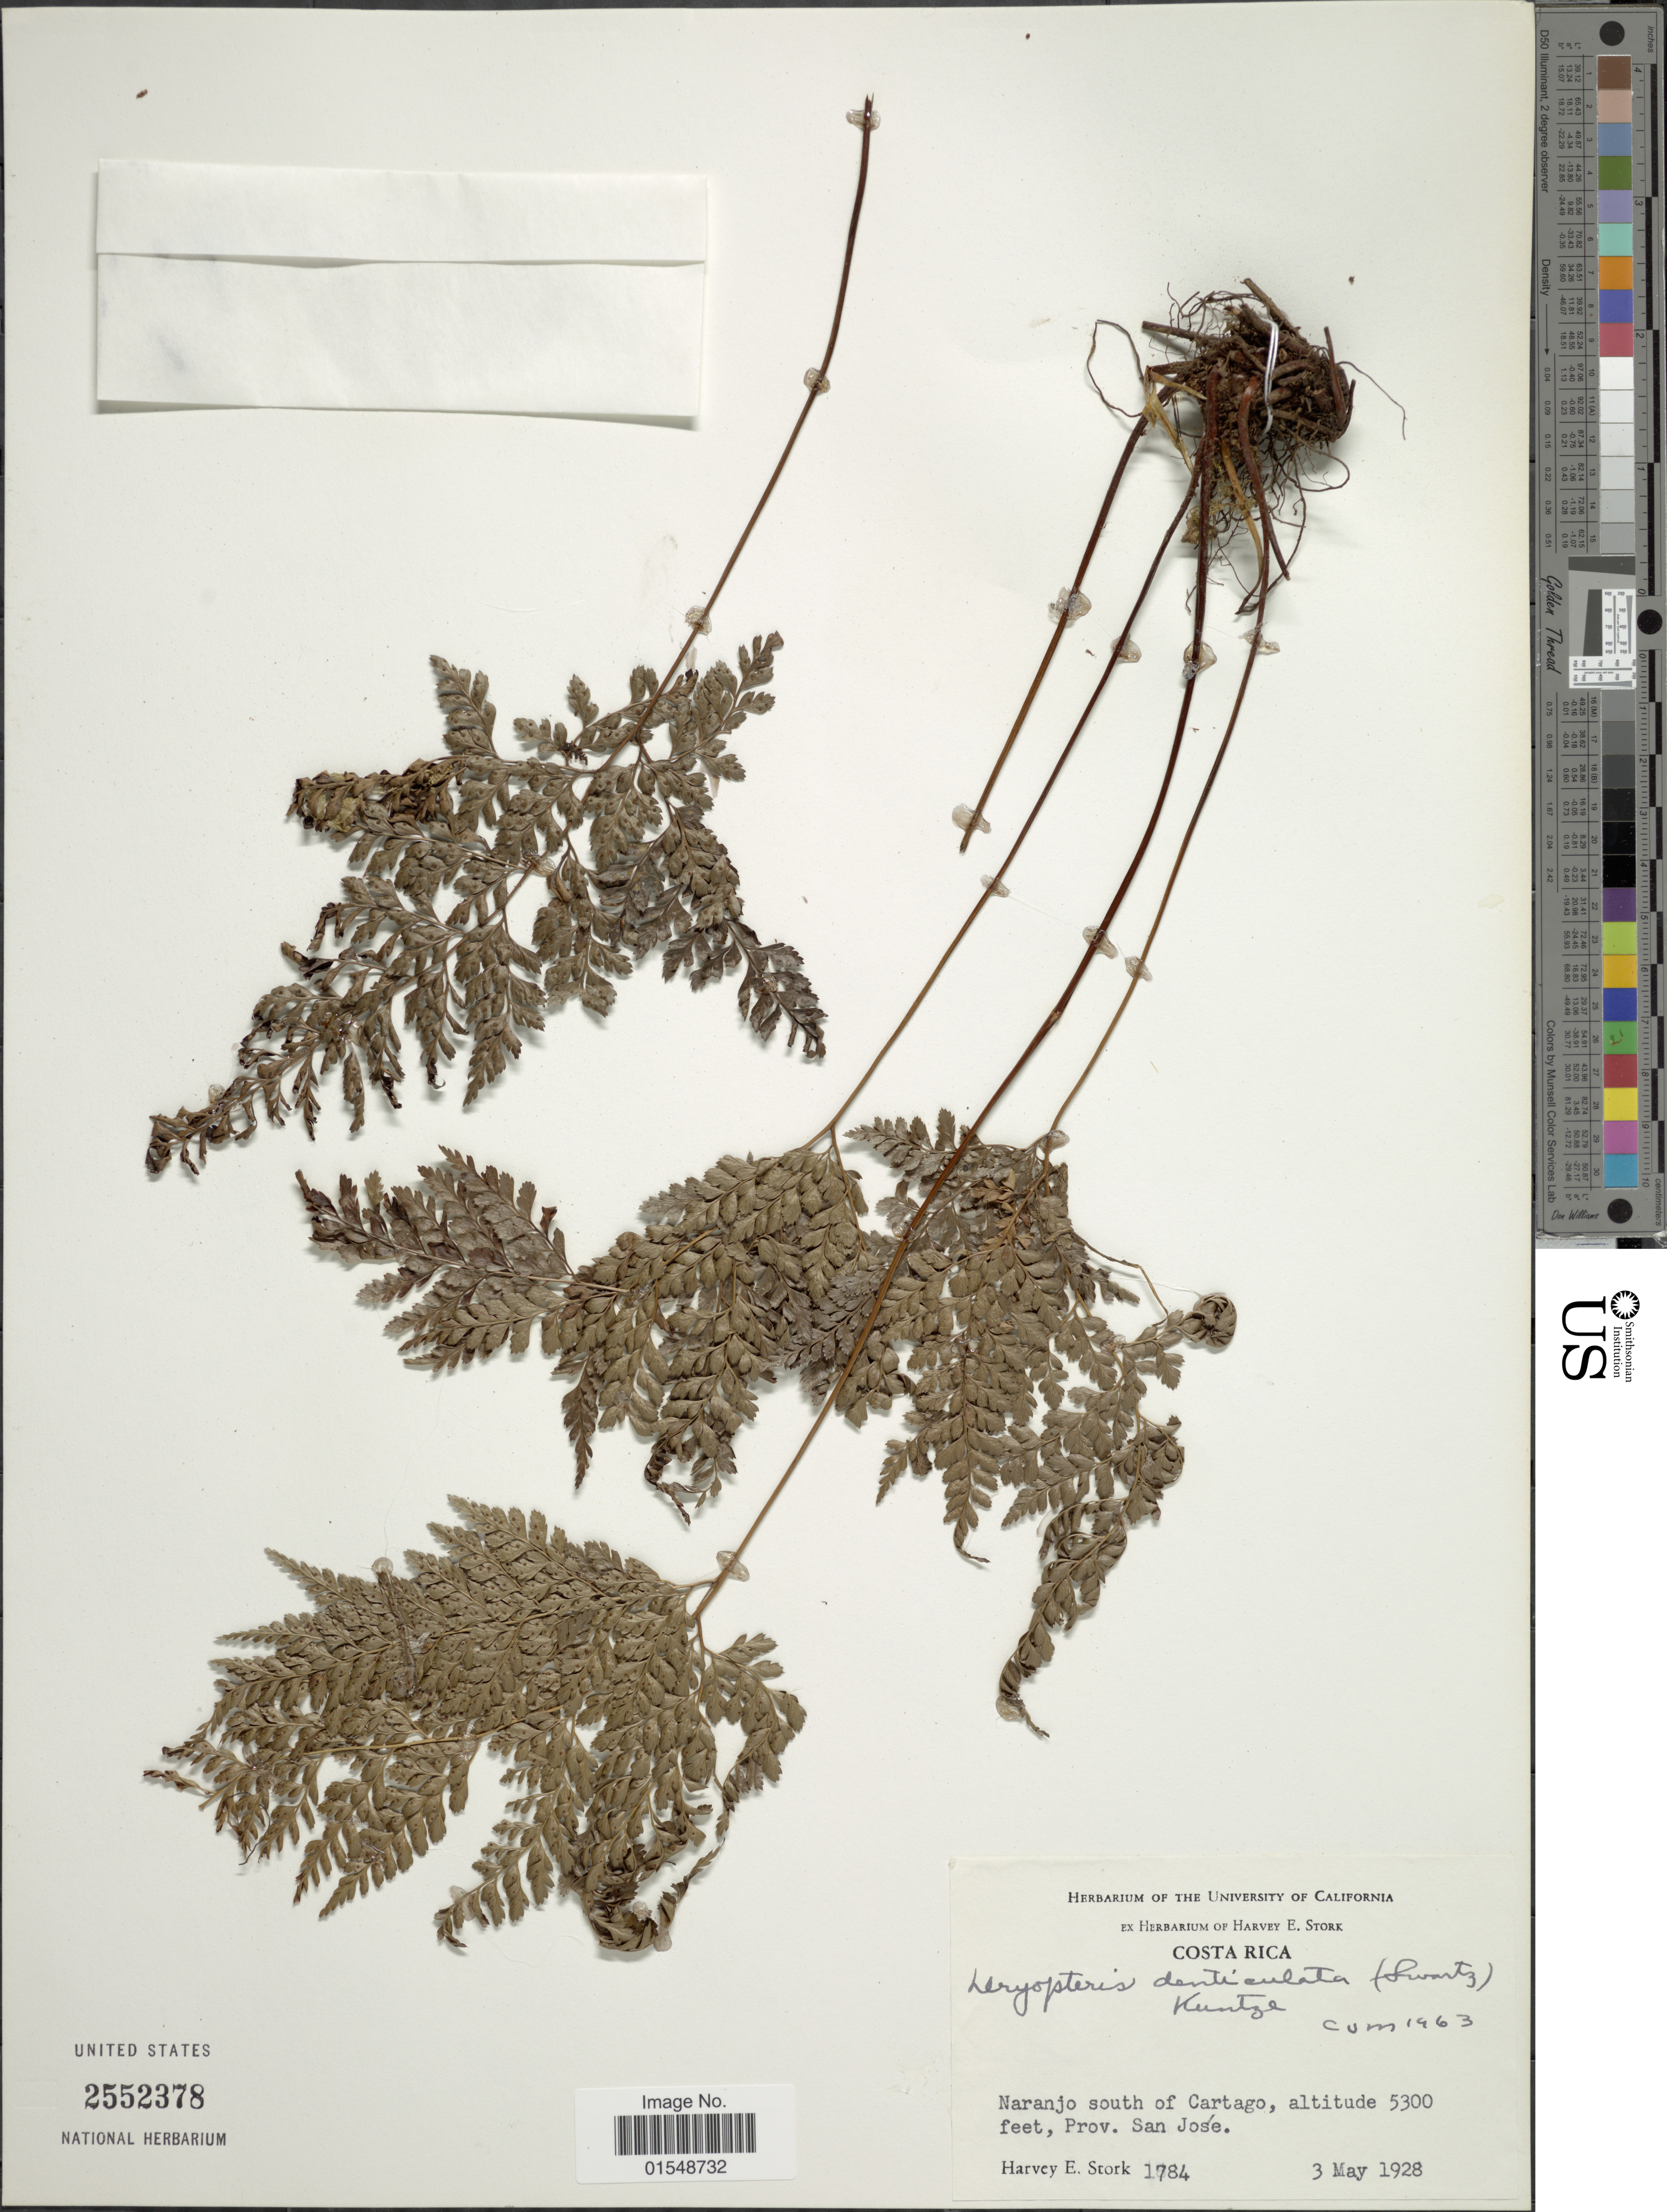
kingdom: Plantae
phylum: Tracheophyta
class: Polypodiopsida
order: Polypodiales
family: Dryopteridaceae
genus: Arachniodes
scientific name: Arachniodes denticulata var. jucunda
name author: (Fée) Lellinger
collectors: H. E. Stork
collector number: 1784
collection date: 1928-05-03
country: Costa Rica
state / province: San José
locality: Naranho south of Cartago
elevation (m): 1615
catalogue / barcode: US 2552378